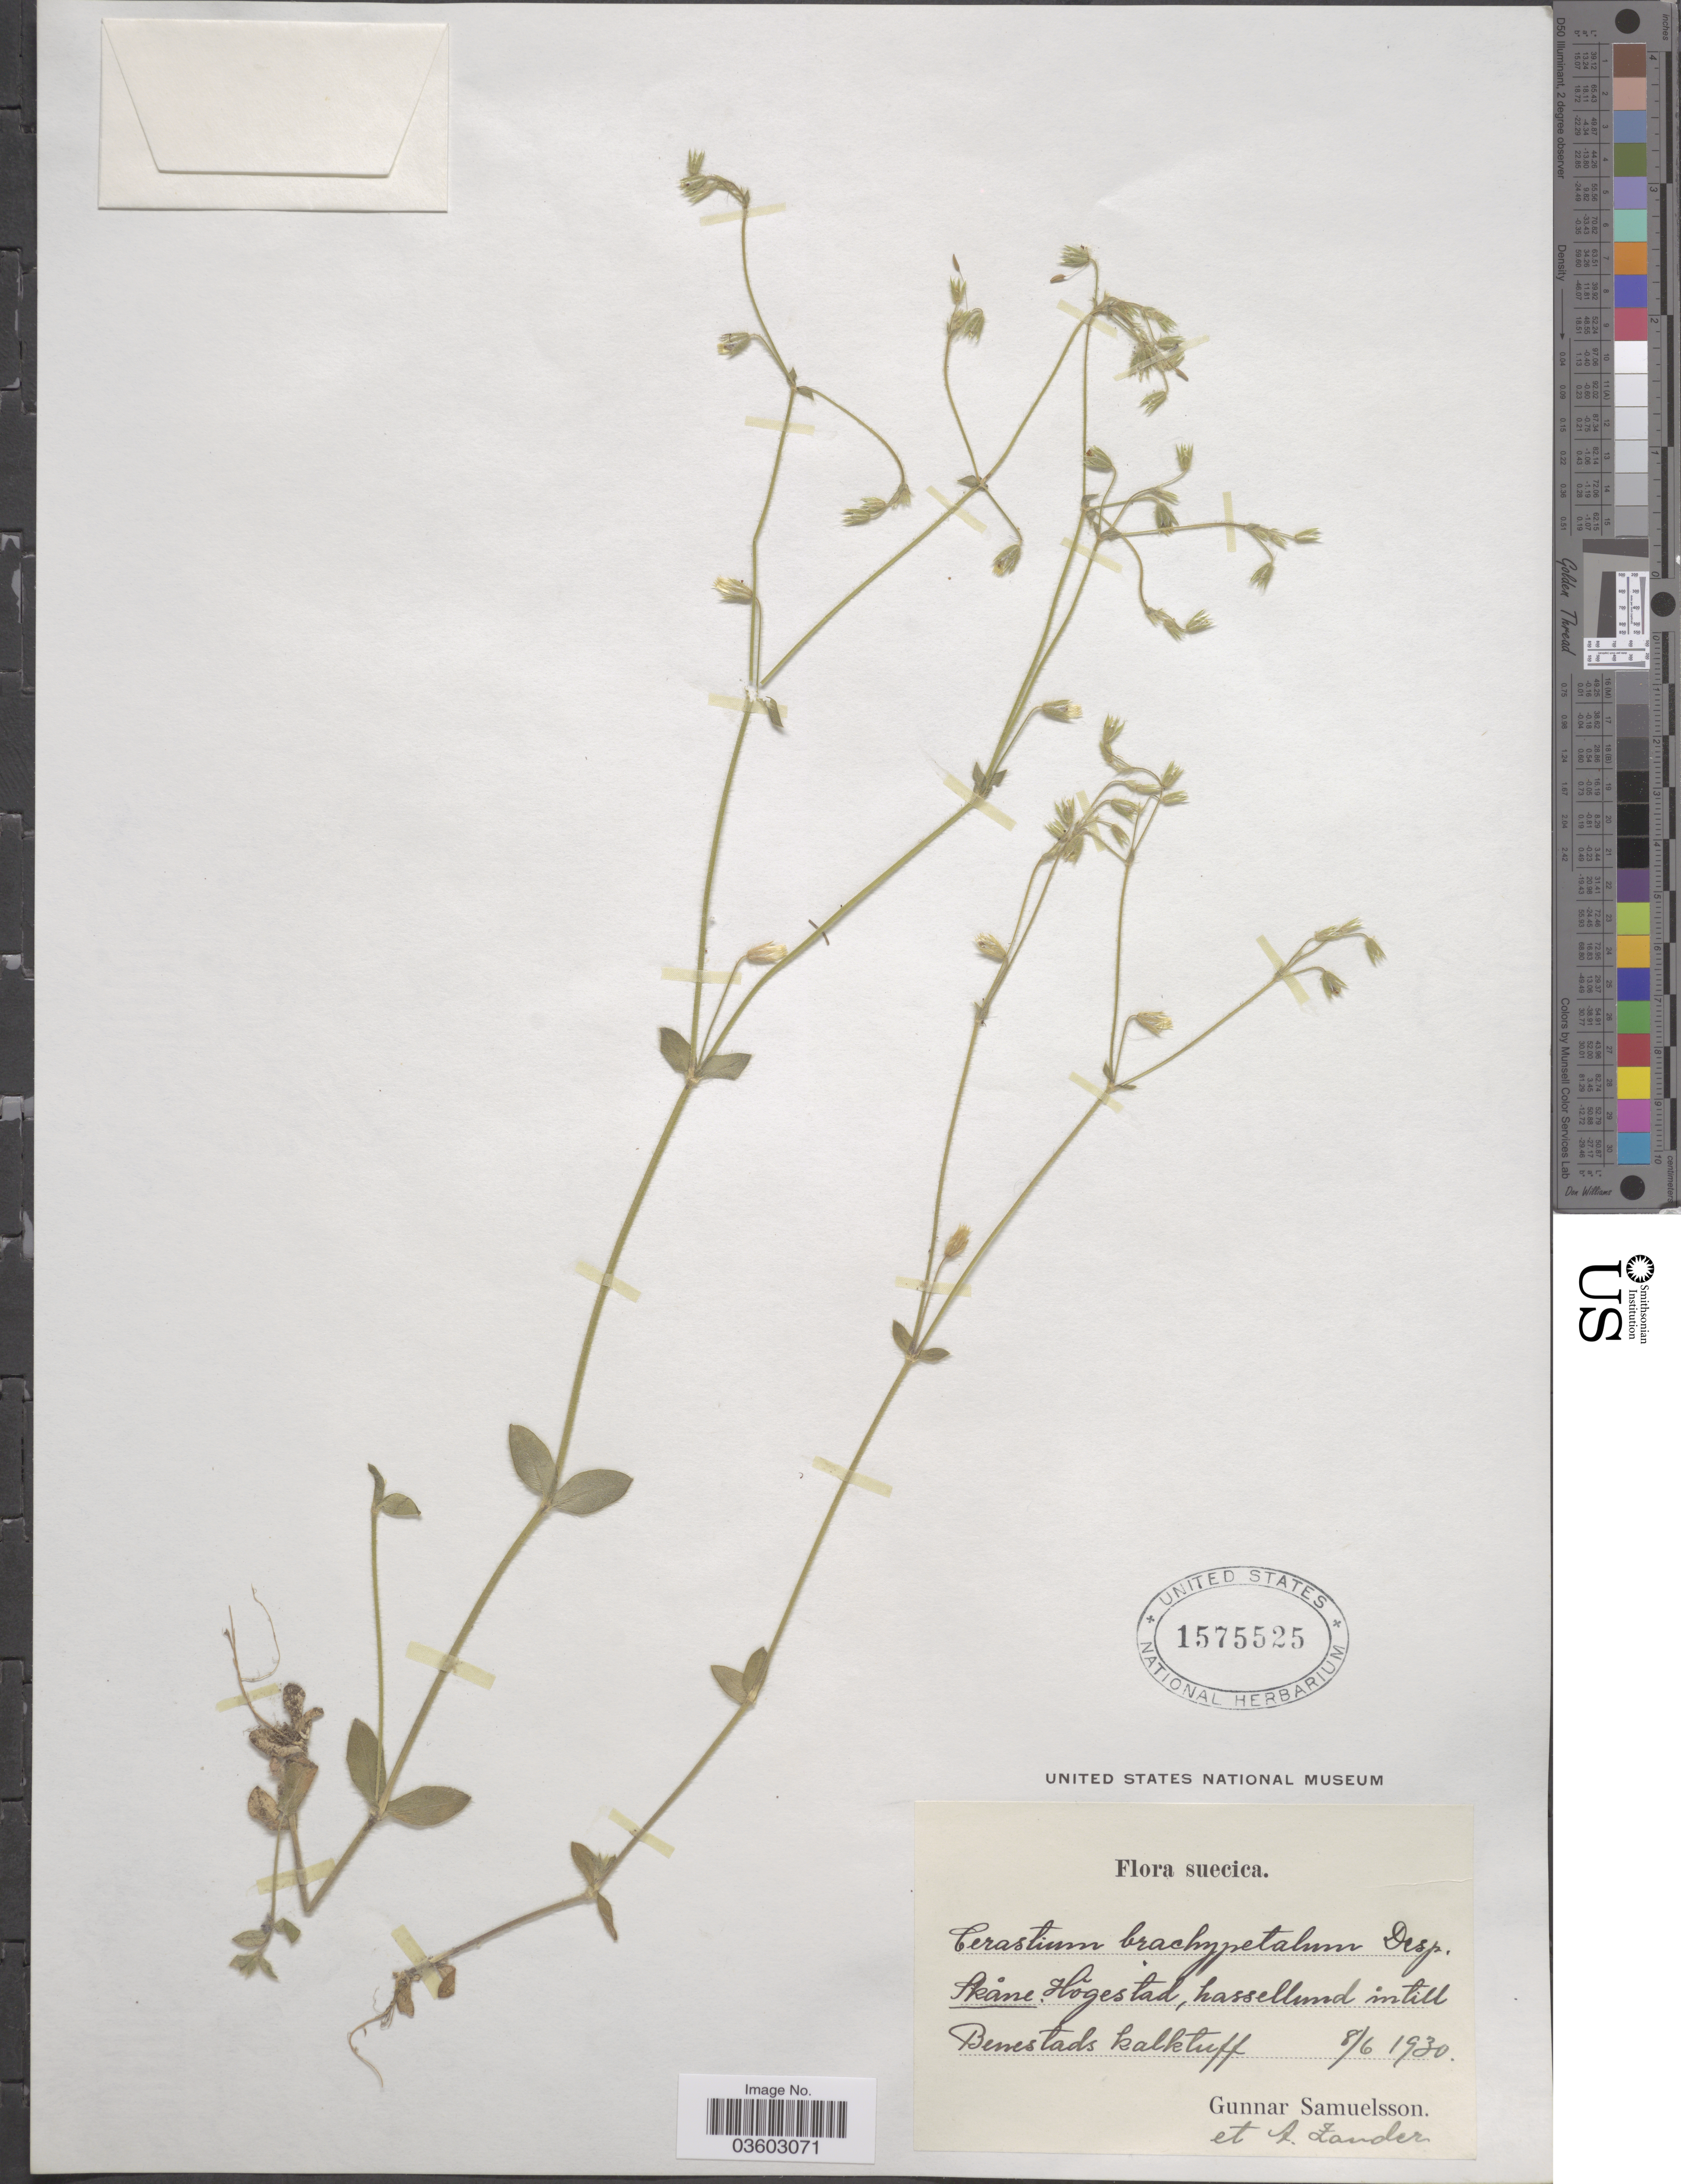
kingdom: Plantae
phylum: Tracheophyta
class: Magnoliopsida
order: Caryophyllales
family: Caryophyllaceae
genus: Cerastium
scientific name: Cerastium brachypetalum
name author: Pers.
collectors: G. Samuelsson & A. Zander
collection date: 1930-06-08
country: Sweden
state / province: Skåne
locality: Suecica. Hŏgestad, hassellund intill Benestads kalktuff.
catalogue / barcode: US 1575525